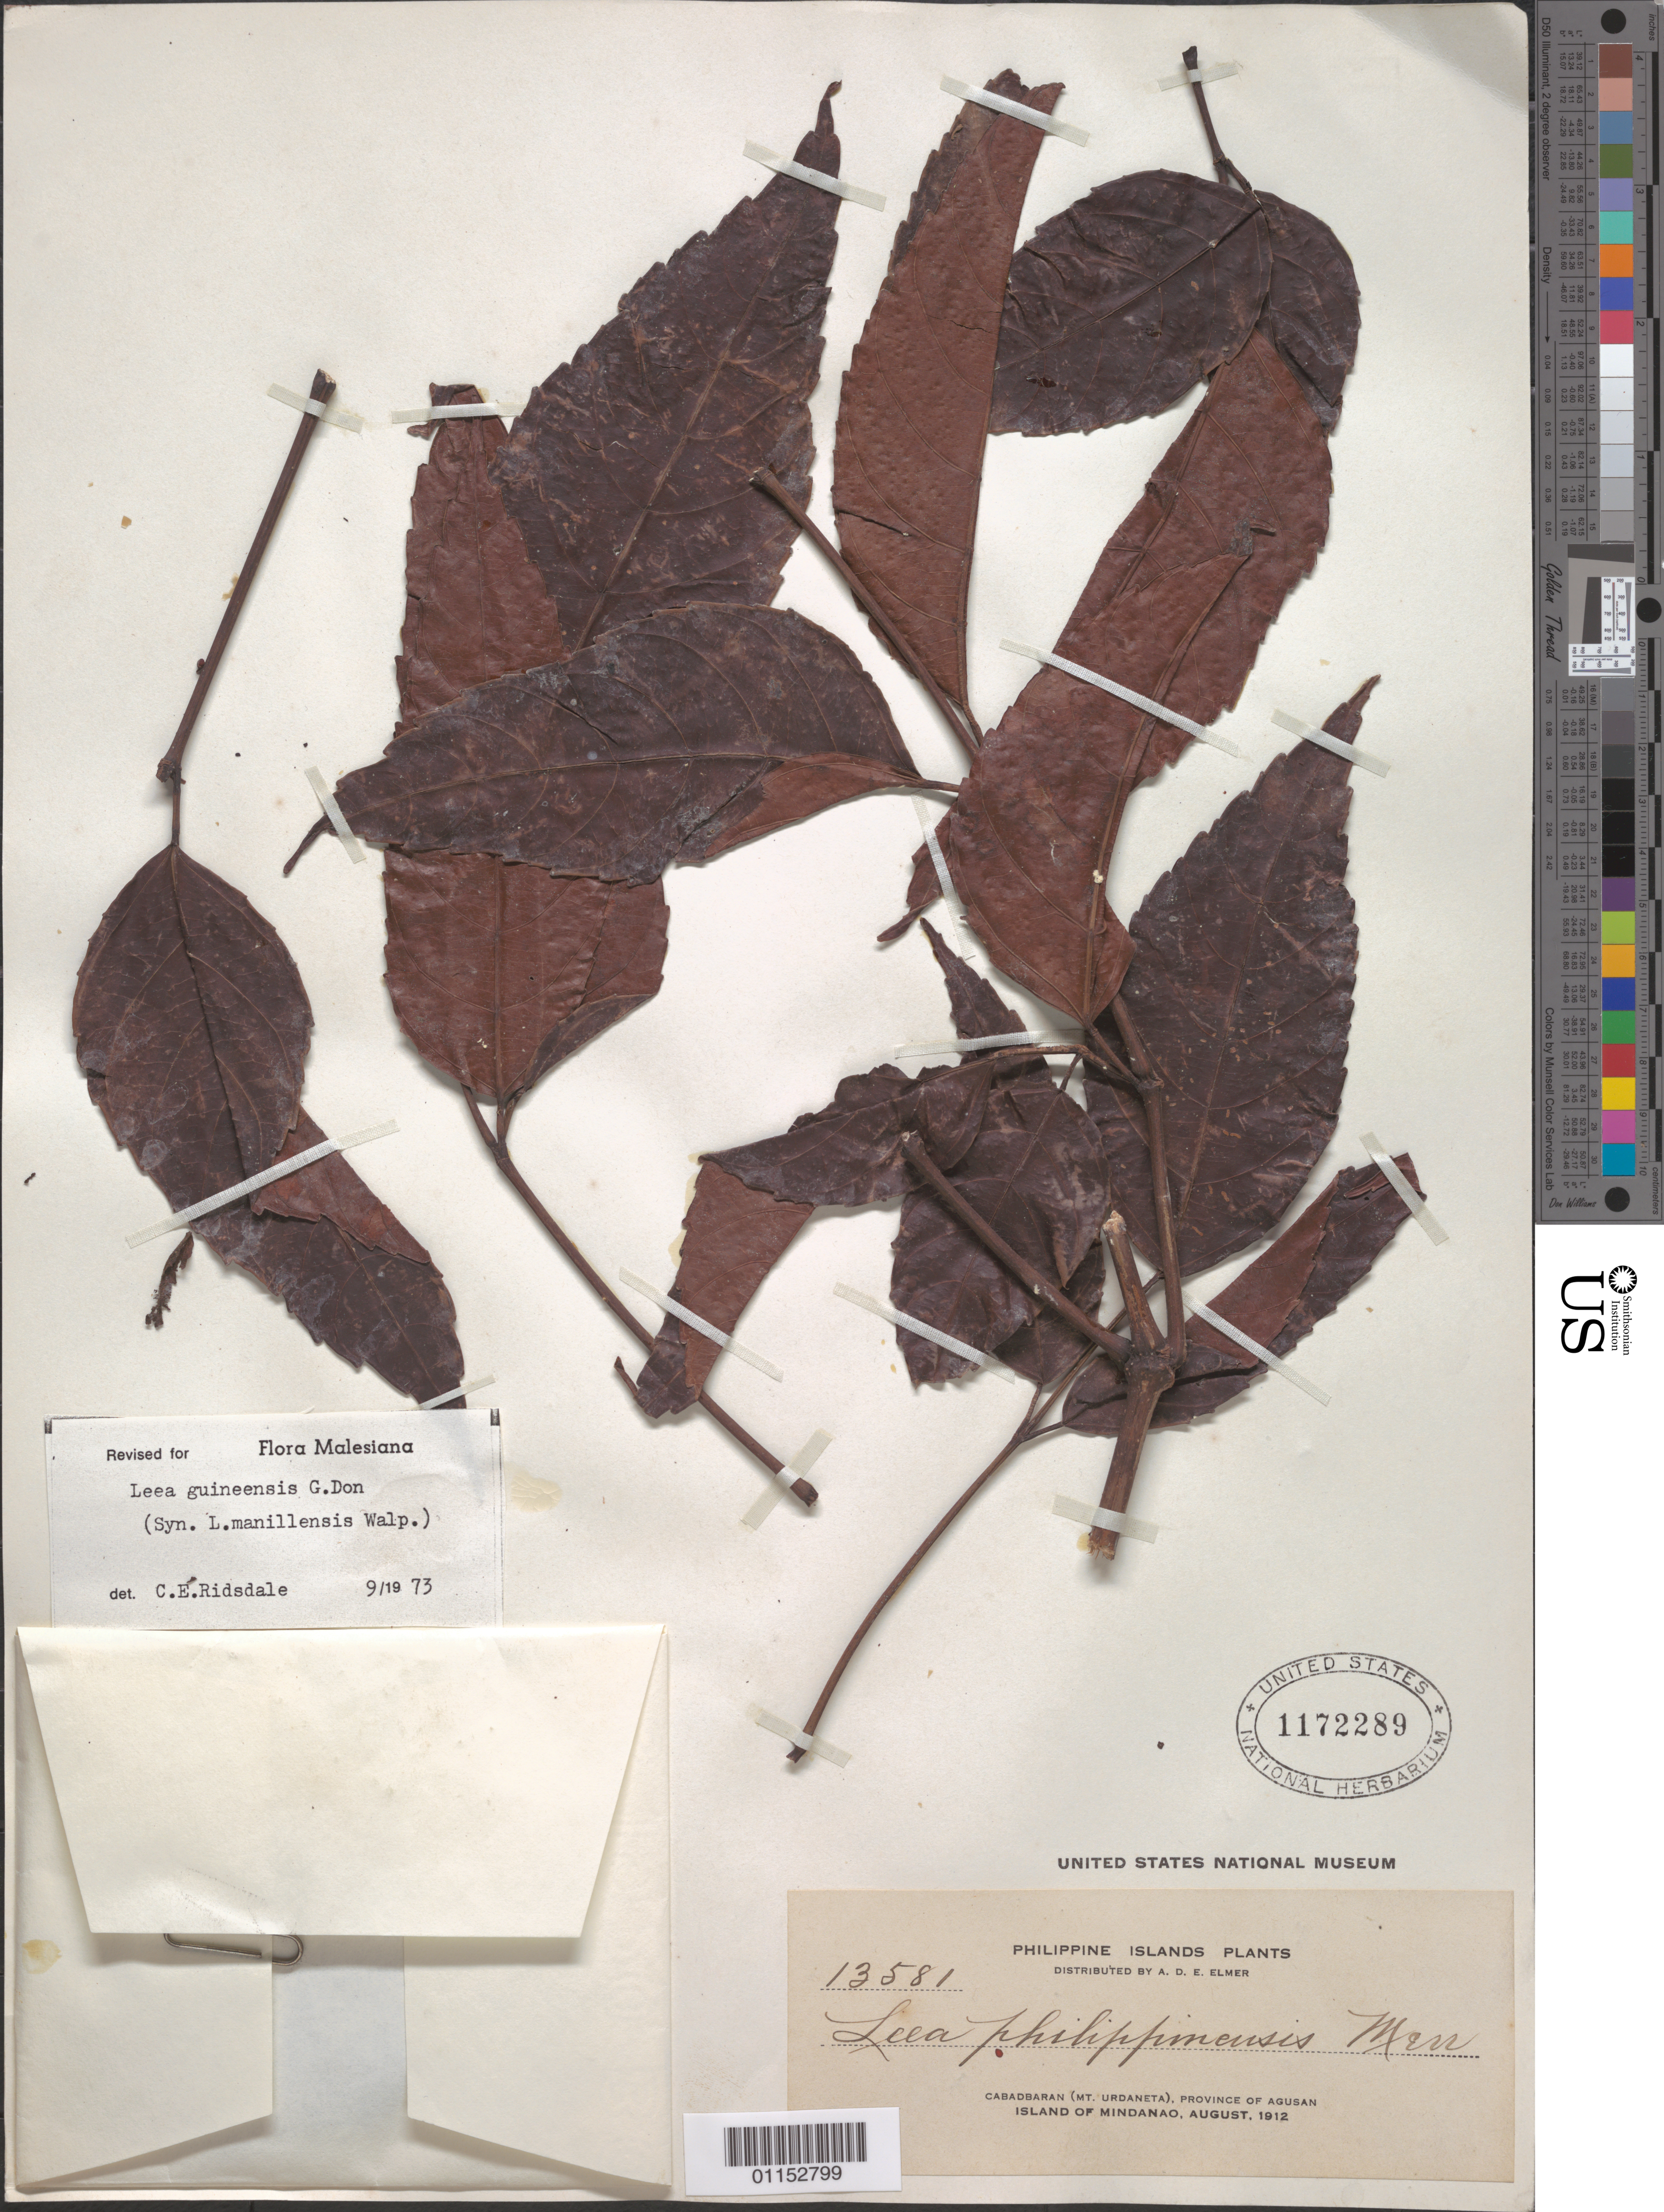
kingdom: Plantae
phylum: Tracheophyta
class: Magnoliopsida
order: Vitales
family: Vitaceae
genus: Leea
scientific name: Leea guineensis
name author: G. Don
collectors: A. D. E. Elmer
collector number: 13581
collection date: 1912-08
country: Philippines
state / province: Caraga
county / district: Agusan del Norte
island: Mindanao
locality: Cabadbaran, Mt Urdaneta.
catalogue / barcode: US 1172289